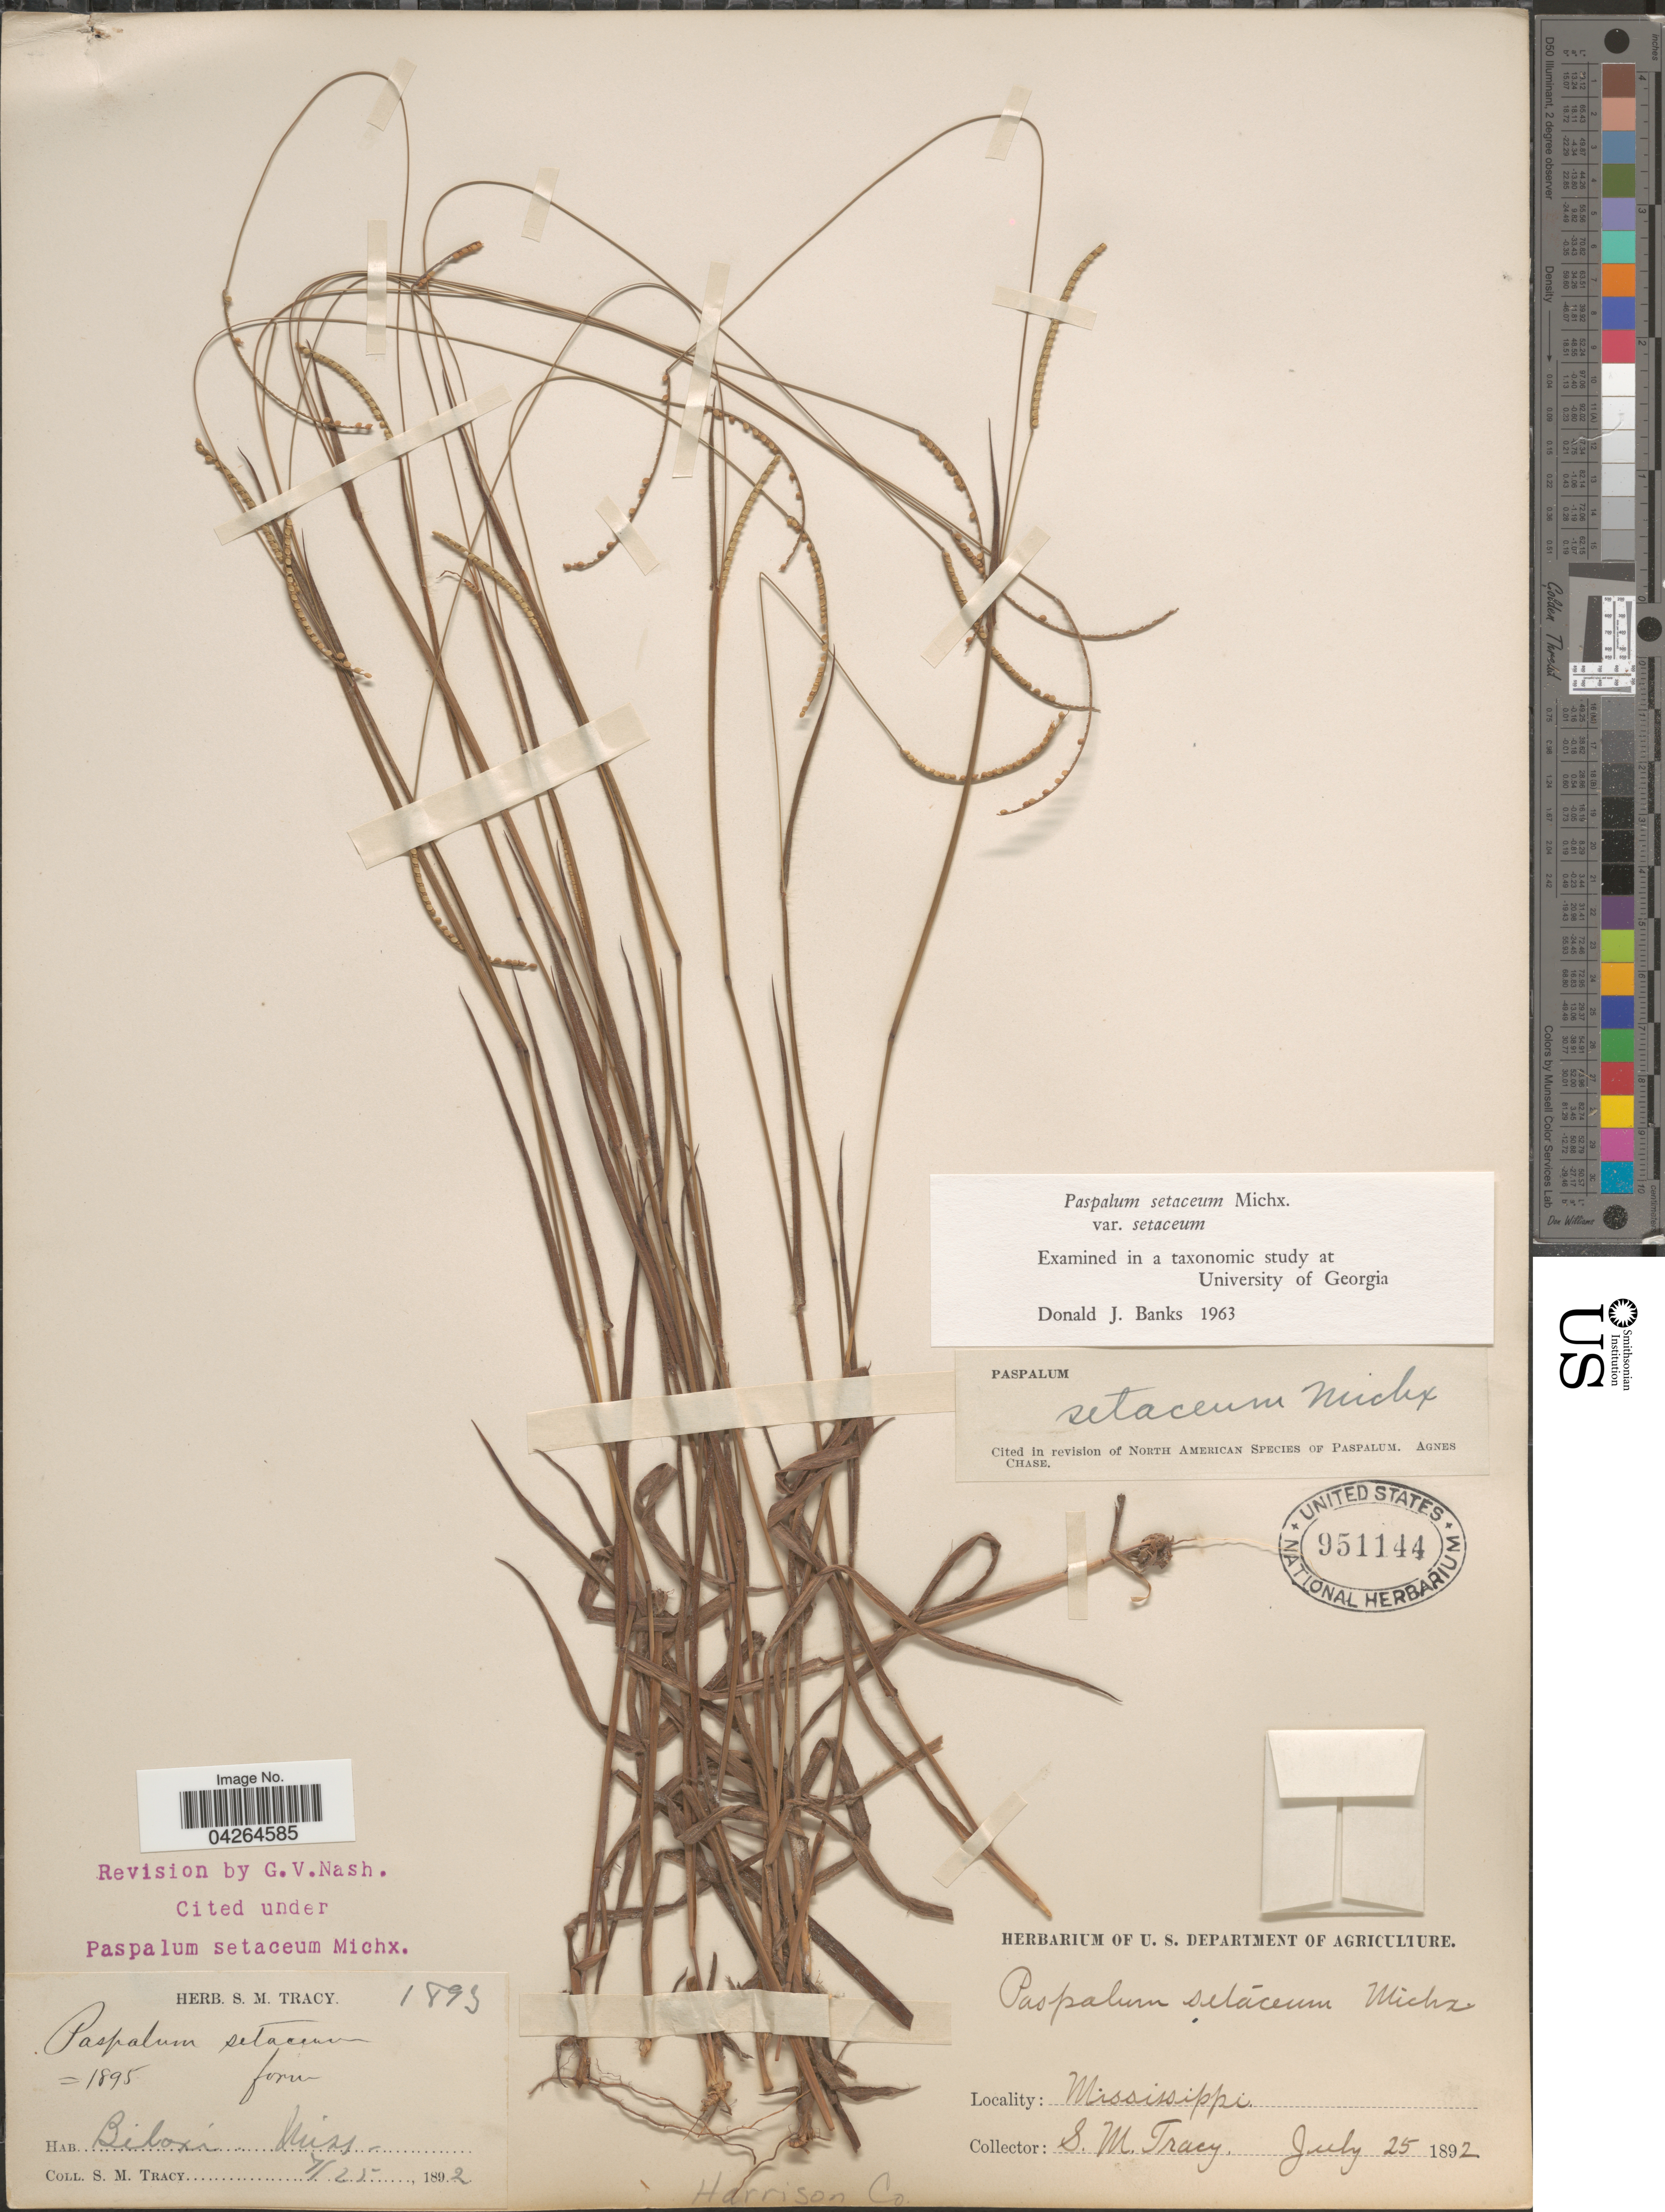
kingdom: Plantae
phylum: Tracheophyta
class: Liliopsida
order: Poales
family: Poaceae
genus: Paspalum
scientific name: Paspalum setaceum var. setaceum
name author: Michx.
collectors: S. M. Tracy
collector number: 1895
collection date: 1892-07-25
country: United States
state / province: Mississippi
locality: Biloxi. Harrison Co.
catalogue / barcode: US 951144